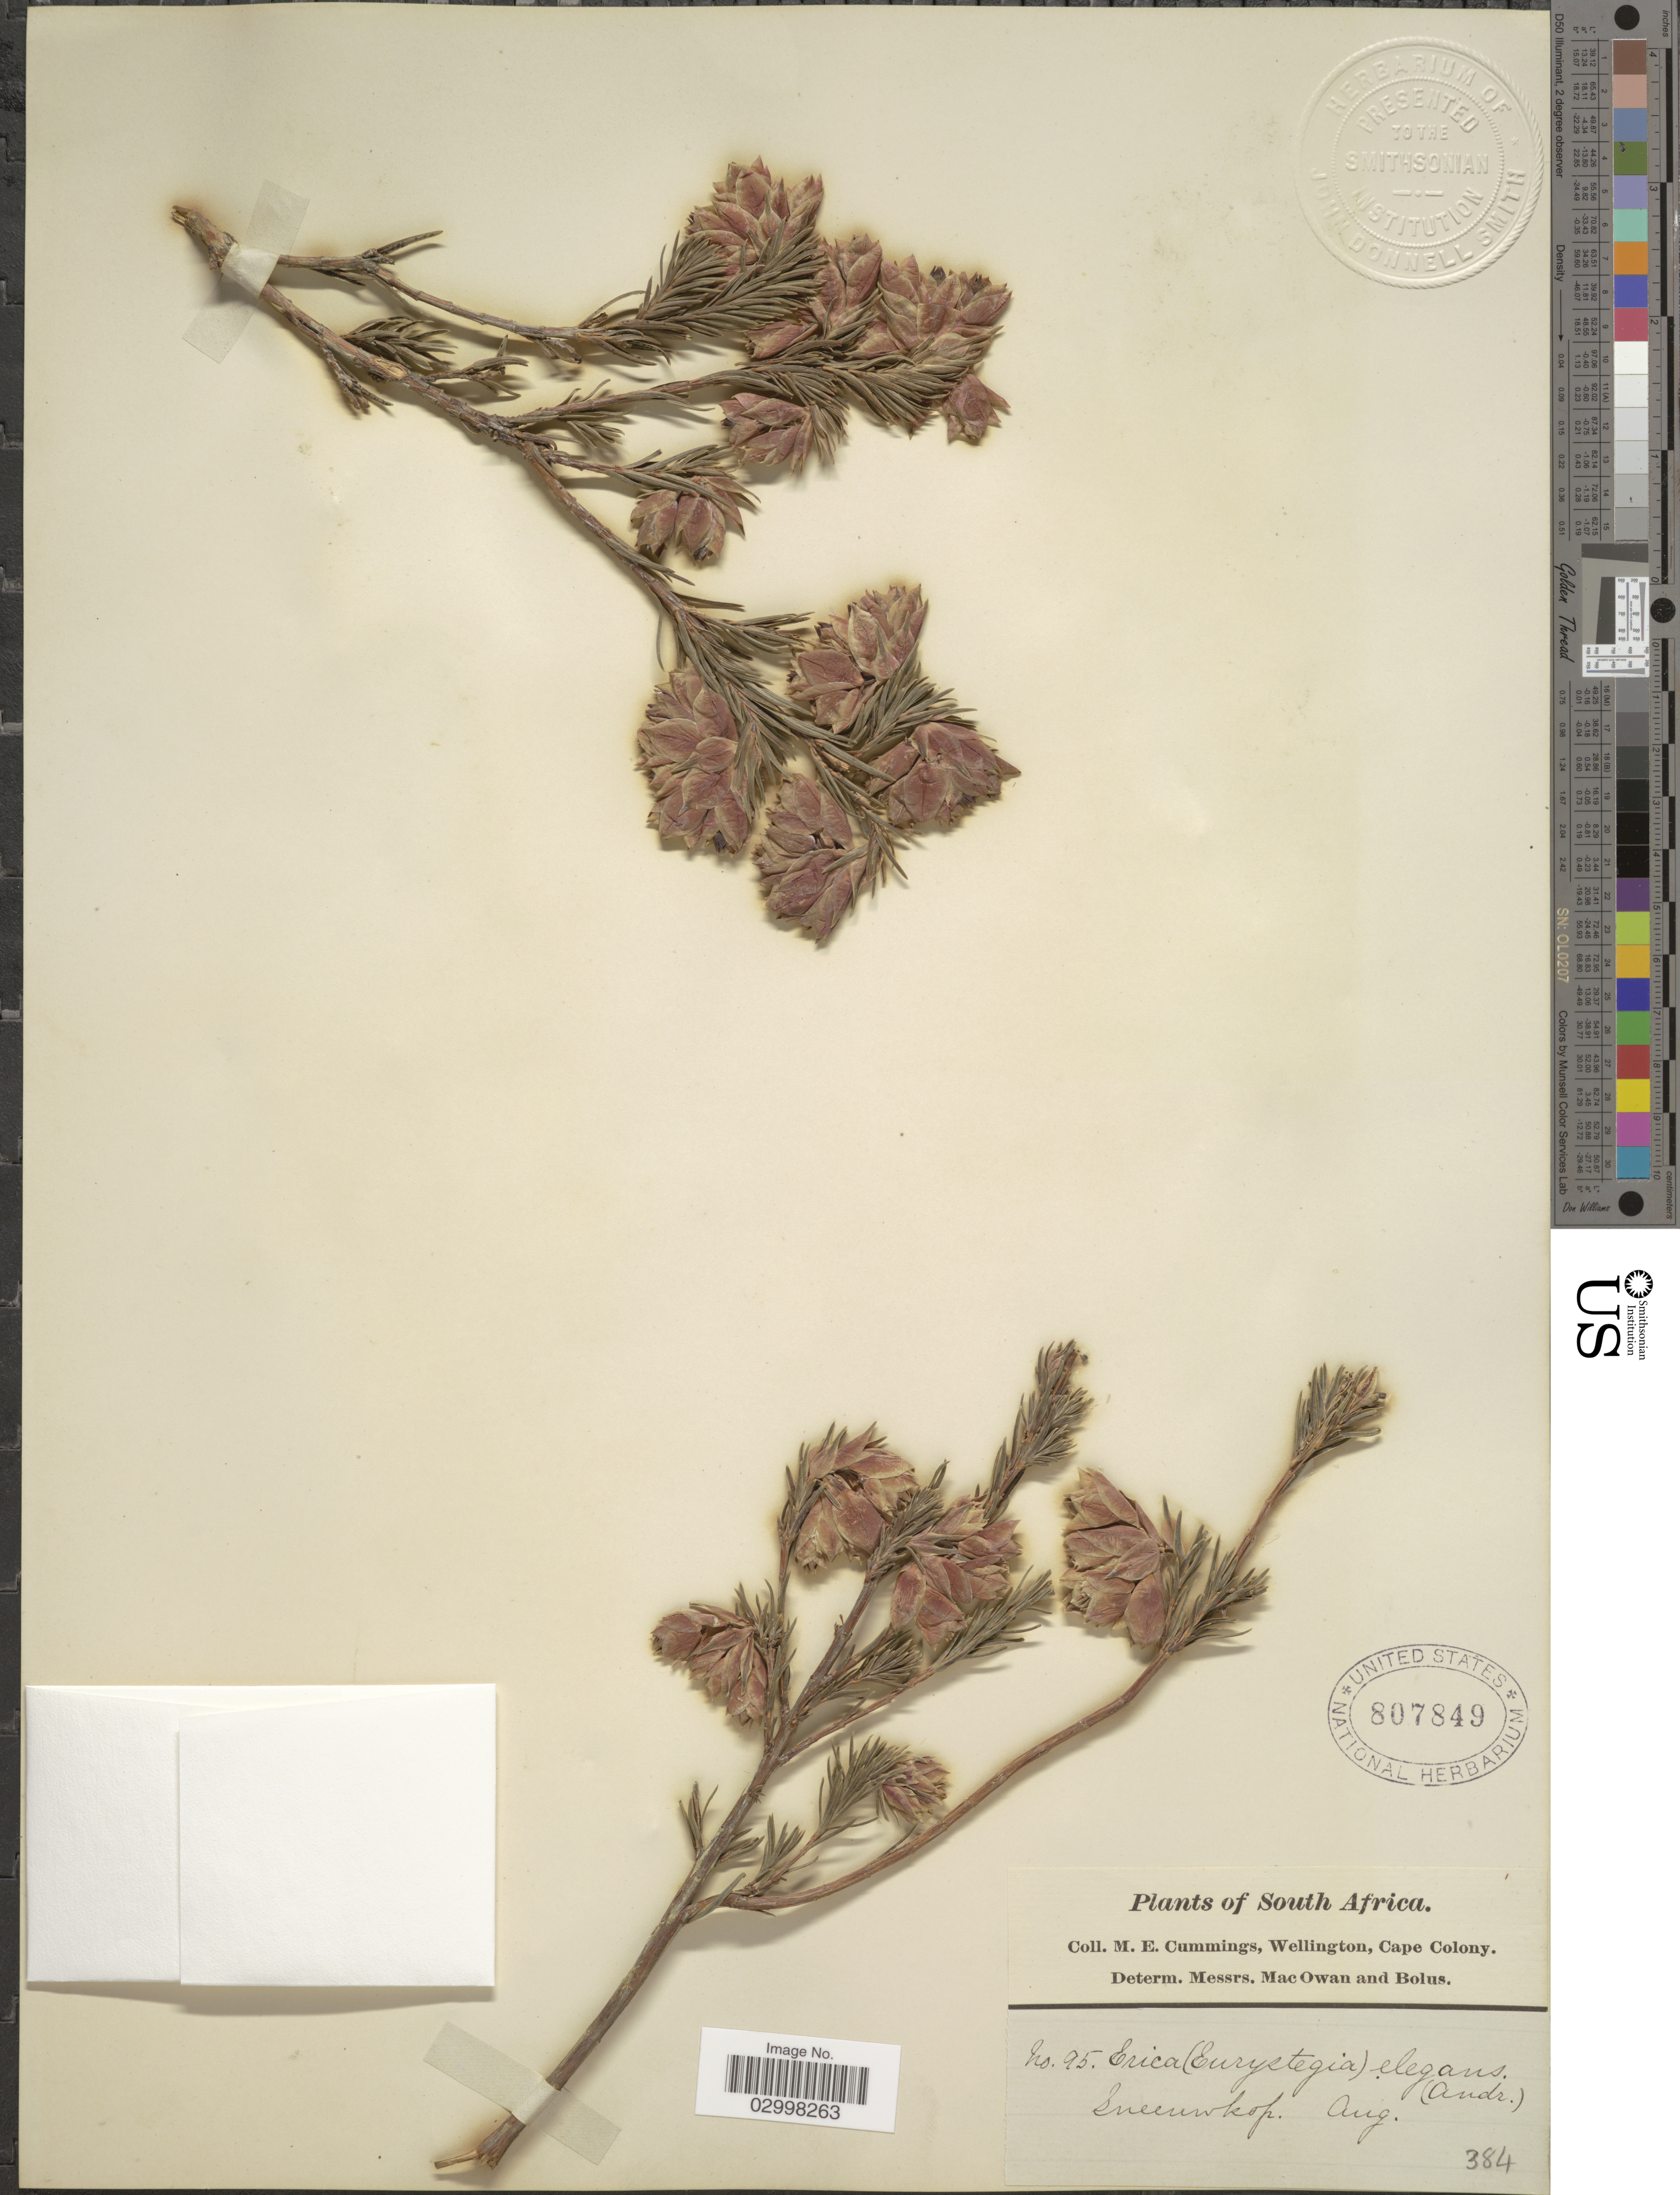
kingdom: Plantae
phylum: Tracheophyta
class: Magnoliopsida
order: Ericales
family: Ericaceae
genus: Erica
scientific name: Erica elegans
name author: Andrews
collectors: M. E. Cummings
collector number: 95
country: South Africa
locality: Sneeuwkop.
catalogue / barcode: US 807849